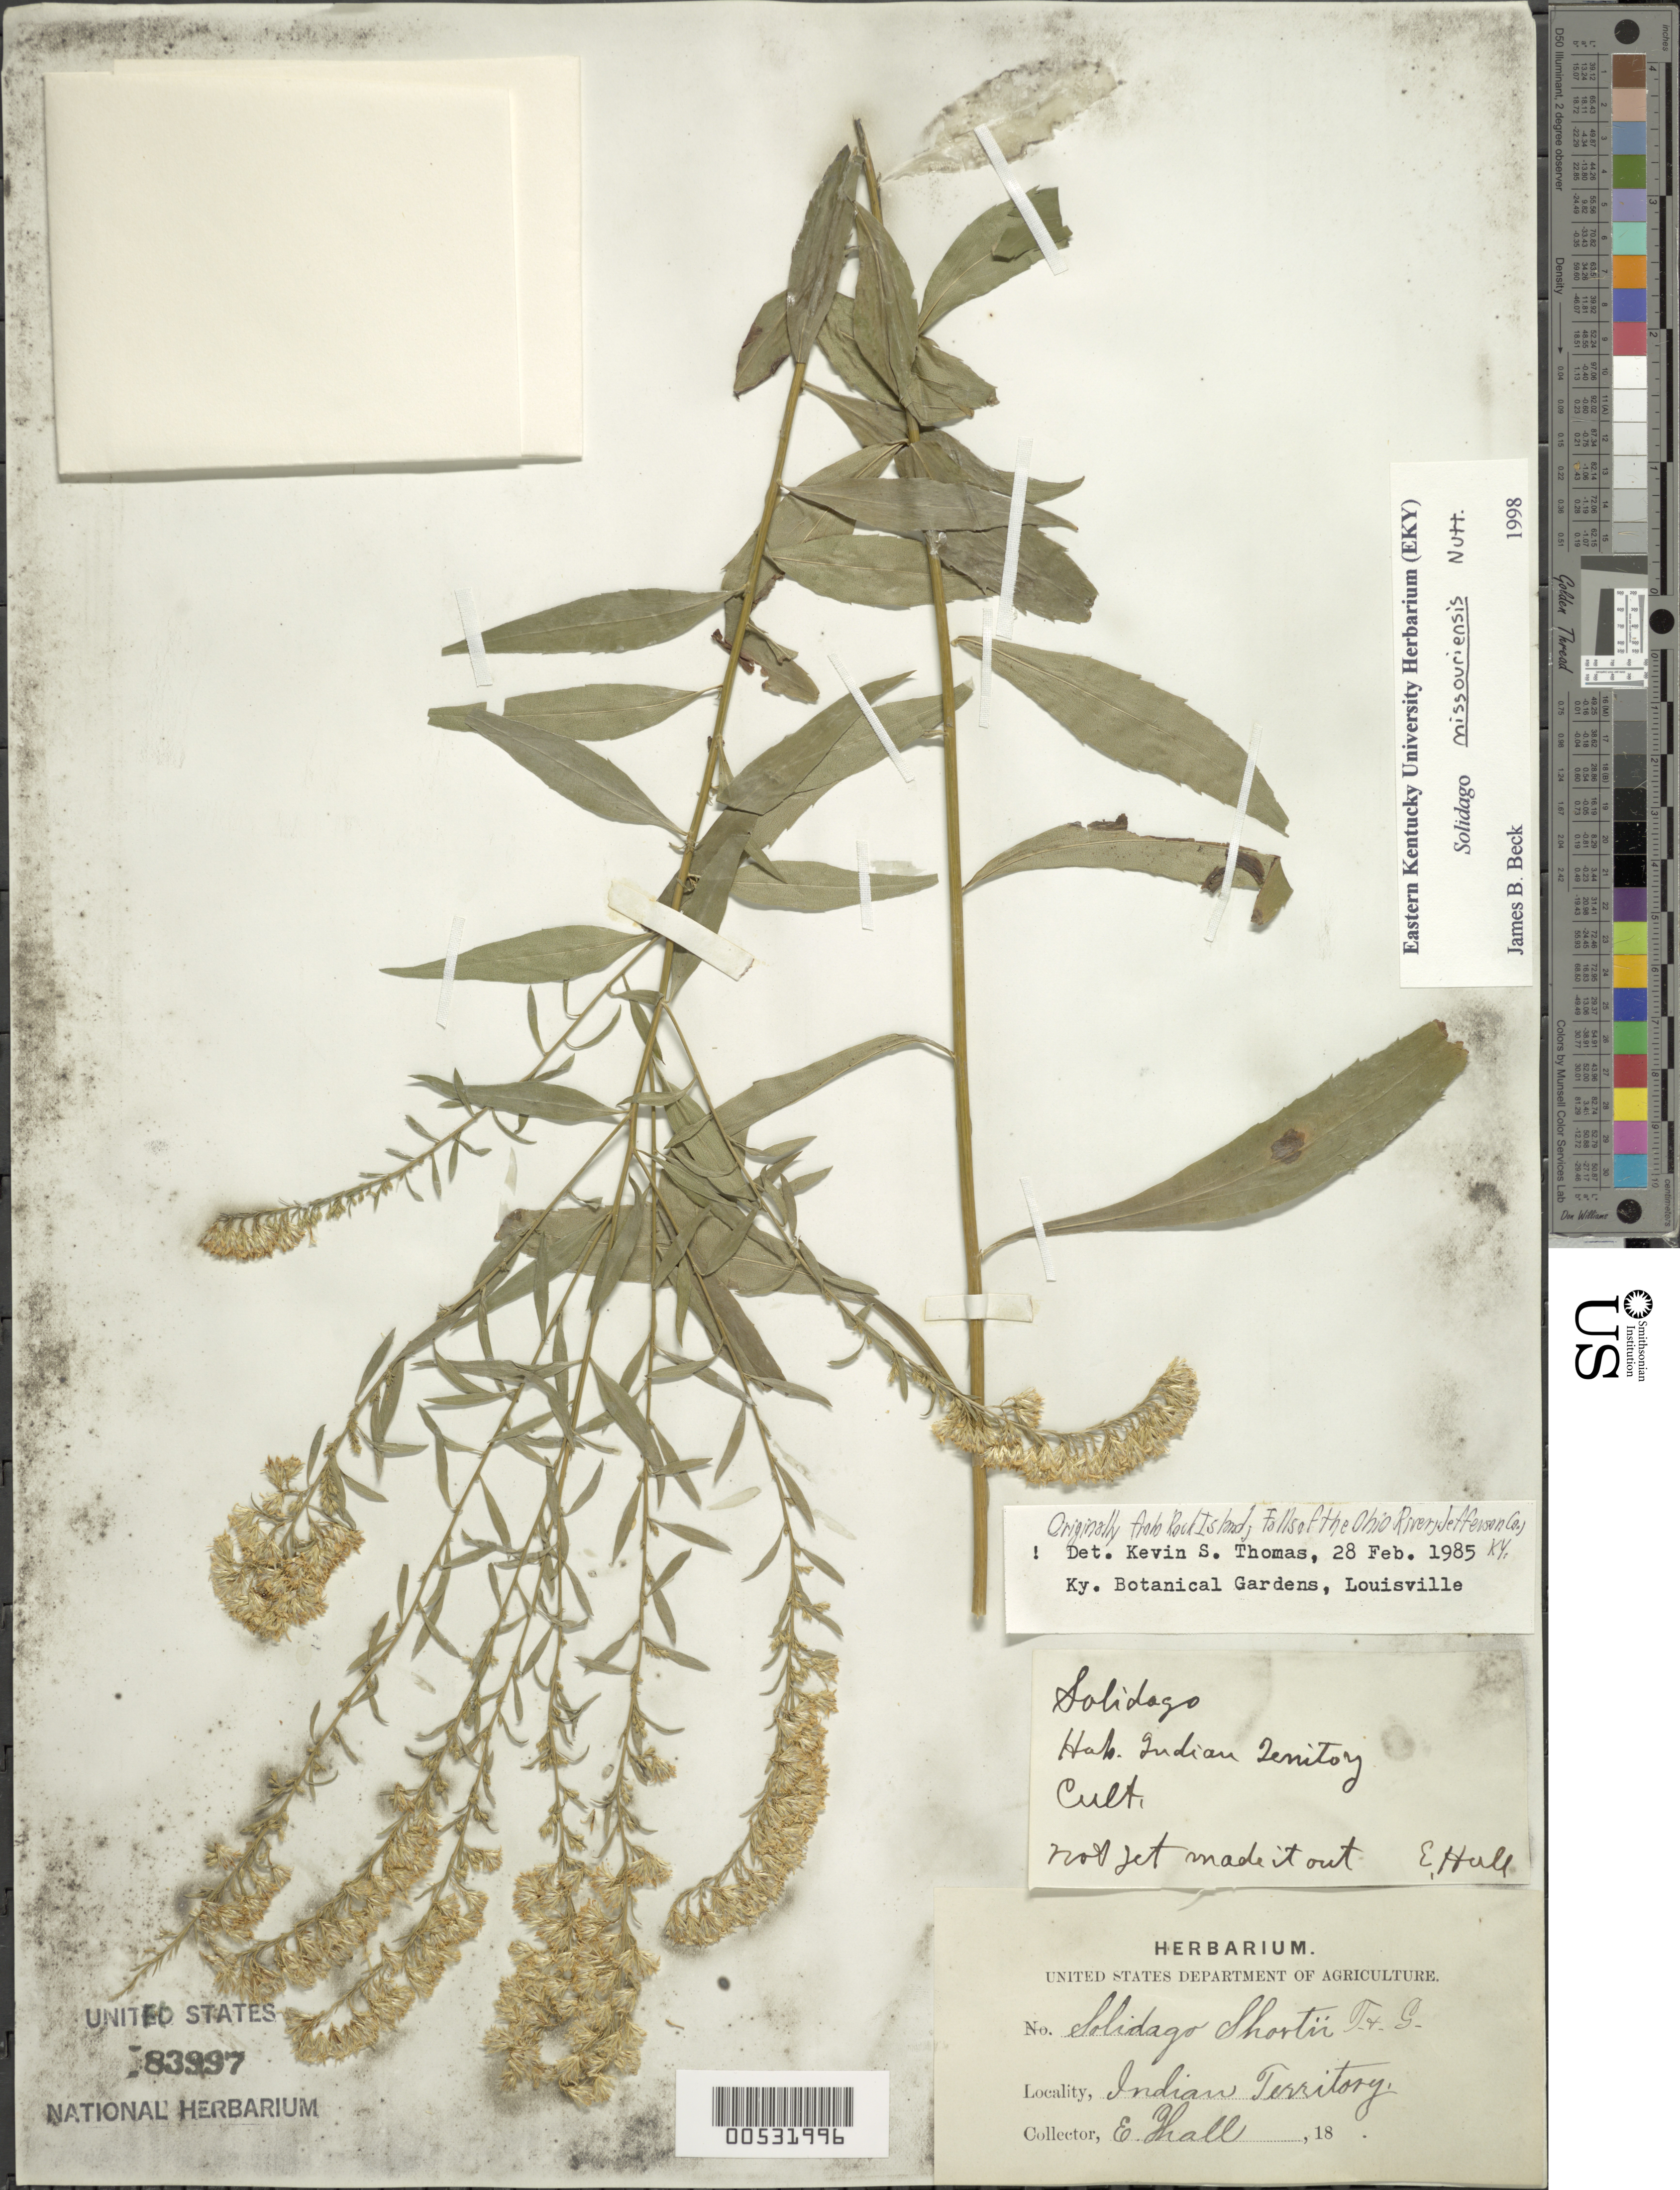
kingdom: Plantae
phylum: Tracheophyta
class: Magnoliopsida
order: Asterales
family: Asteraceae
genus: Solidago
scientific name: Solidago missouriensis var. missouriensis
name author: Nutt.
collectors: E. Hall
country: United States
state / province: Kentucky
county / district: Jefferson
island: Rock Island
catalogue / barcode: US 83997